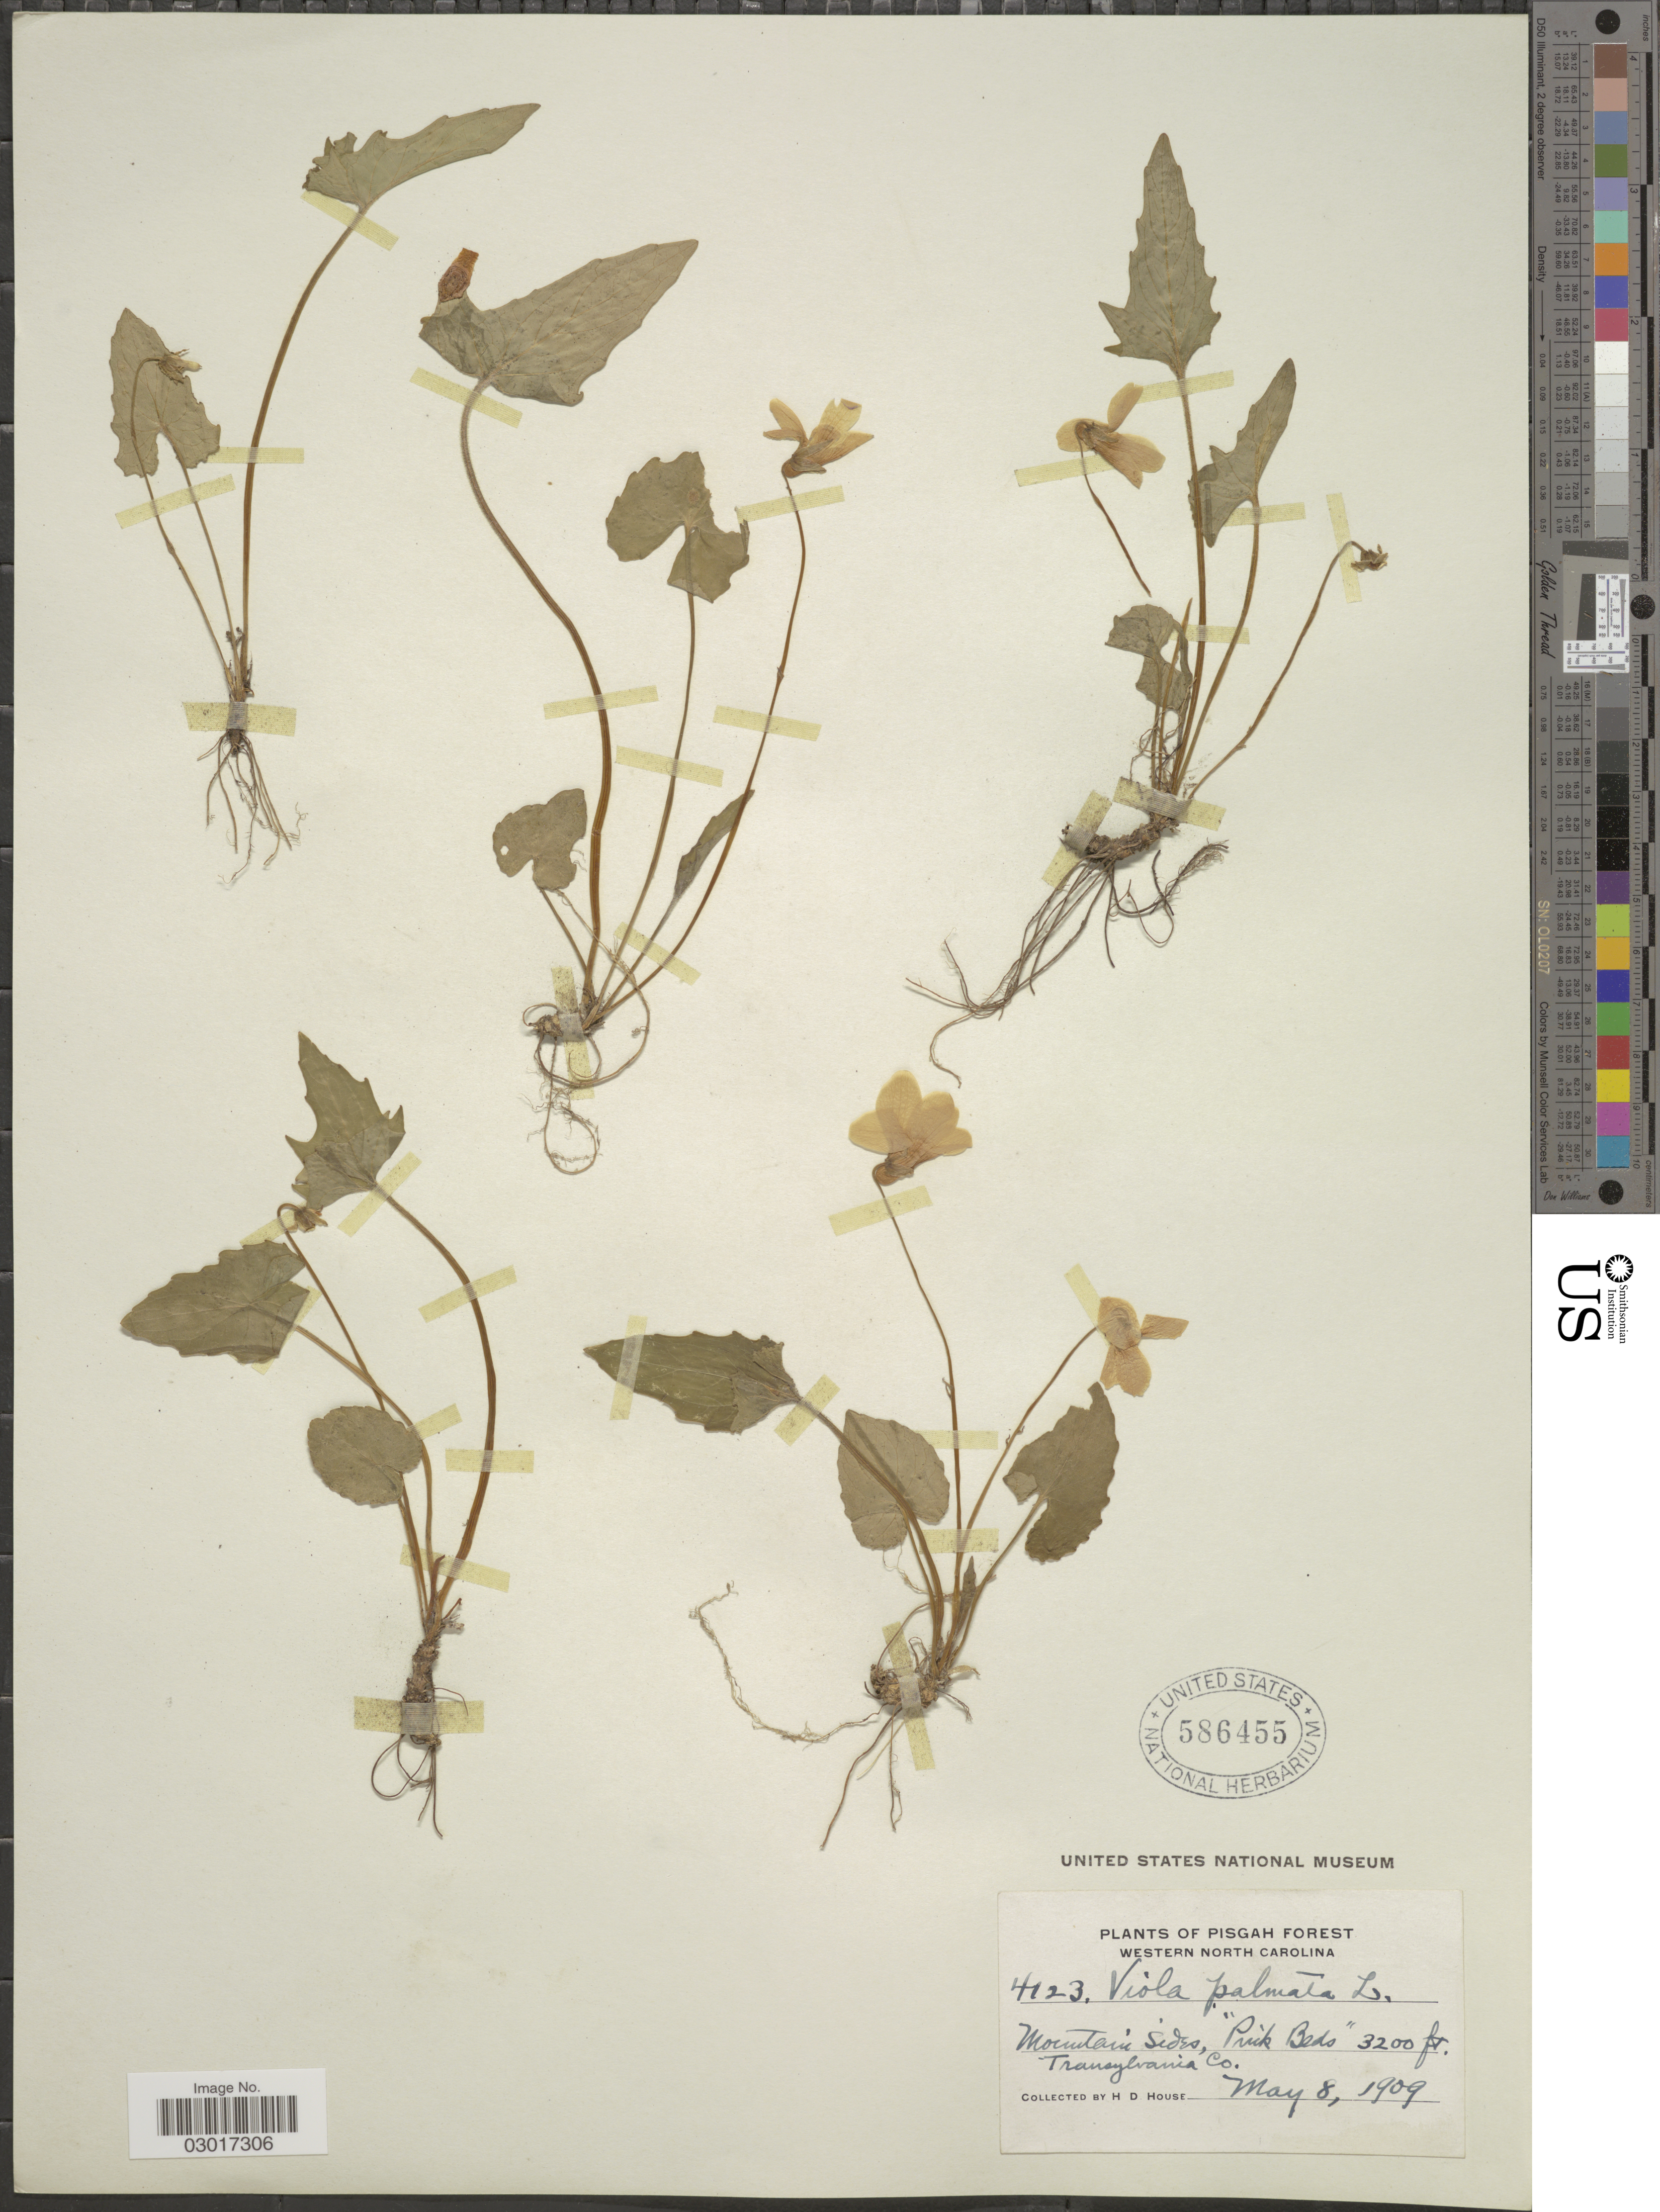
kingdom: Plantae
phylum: Tracheophyta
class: Magnoliopsida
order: Malpighiales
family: Violaceae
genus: Viola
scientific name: Viola triloba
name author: Schwein.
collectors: H. D. House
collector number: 4123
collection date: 1909-05-08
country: United States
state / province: North Carolina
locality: Pisgah Forest, Western North Carolina, Mountain Sides, "Prick Beds", Transylvania Co.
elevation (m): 975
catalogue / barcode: US 586455